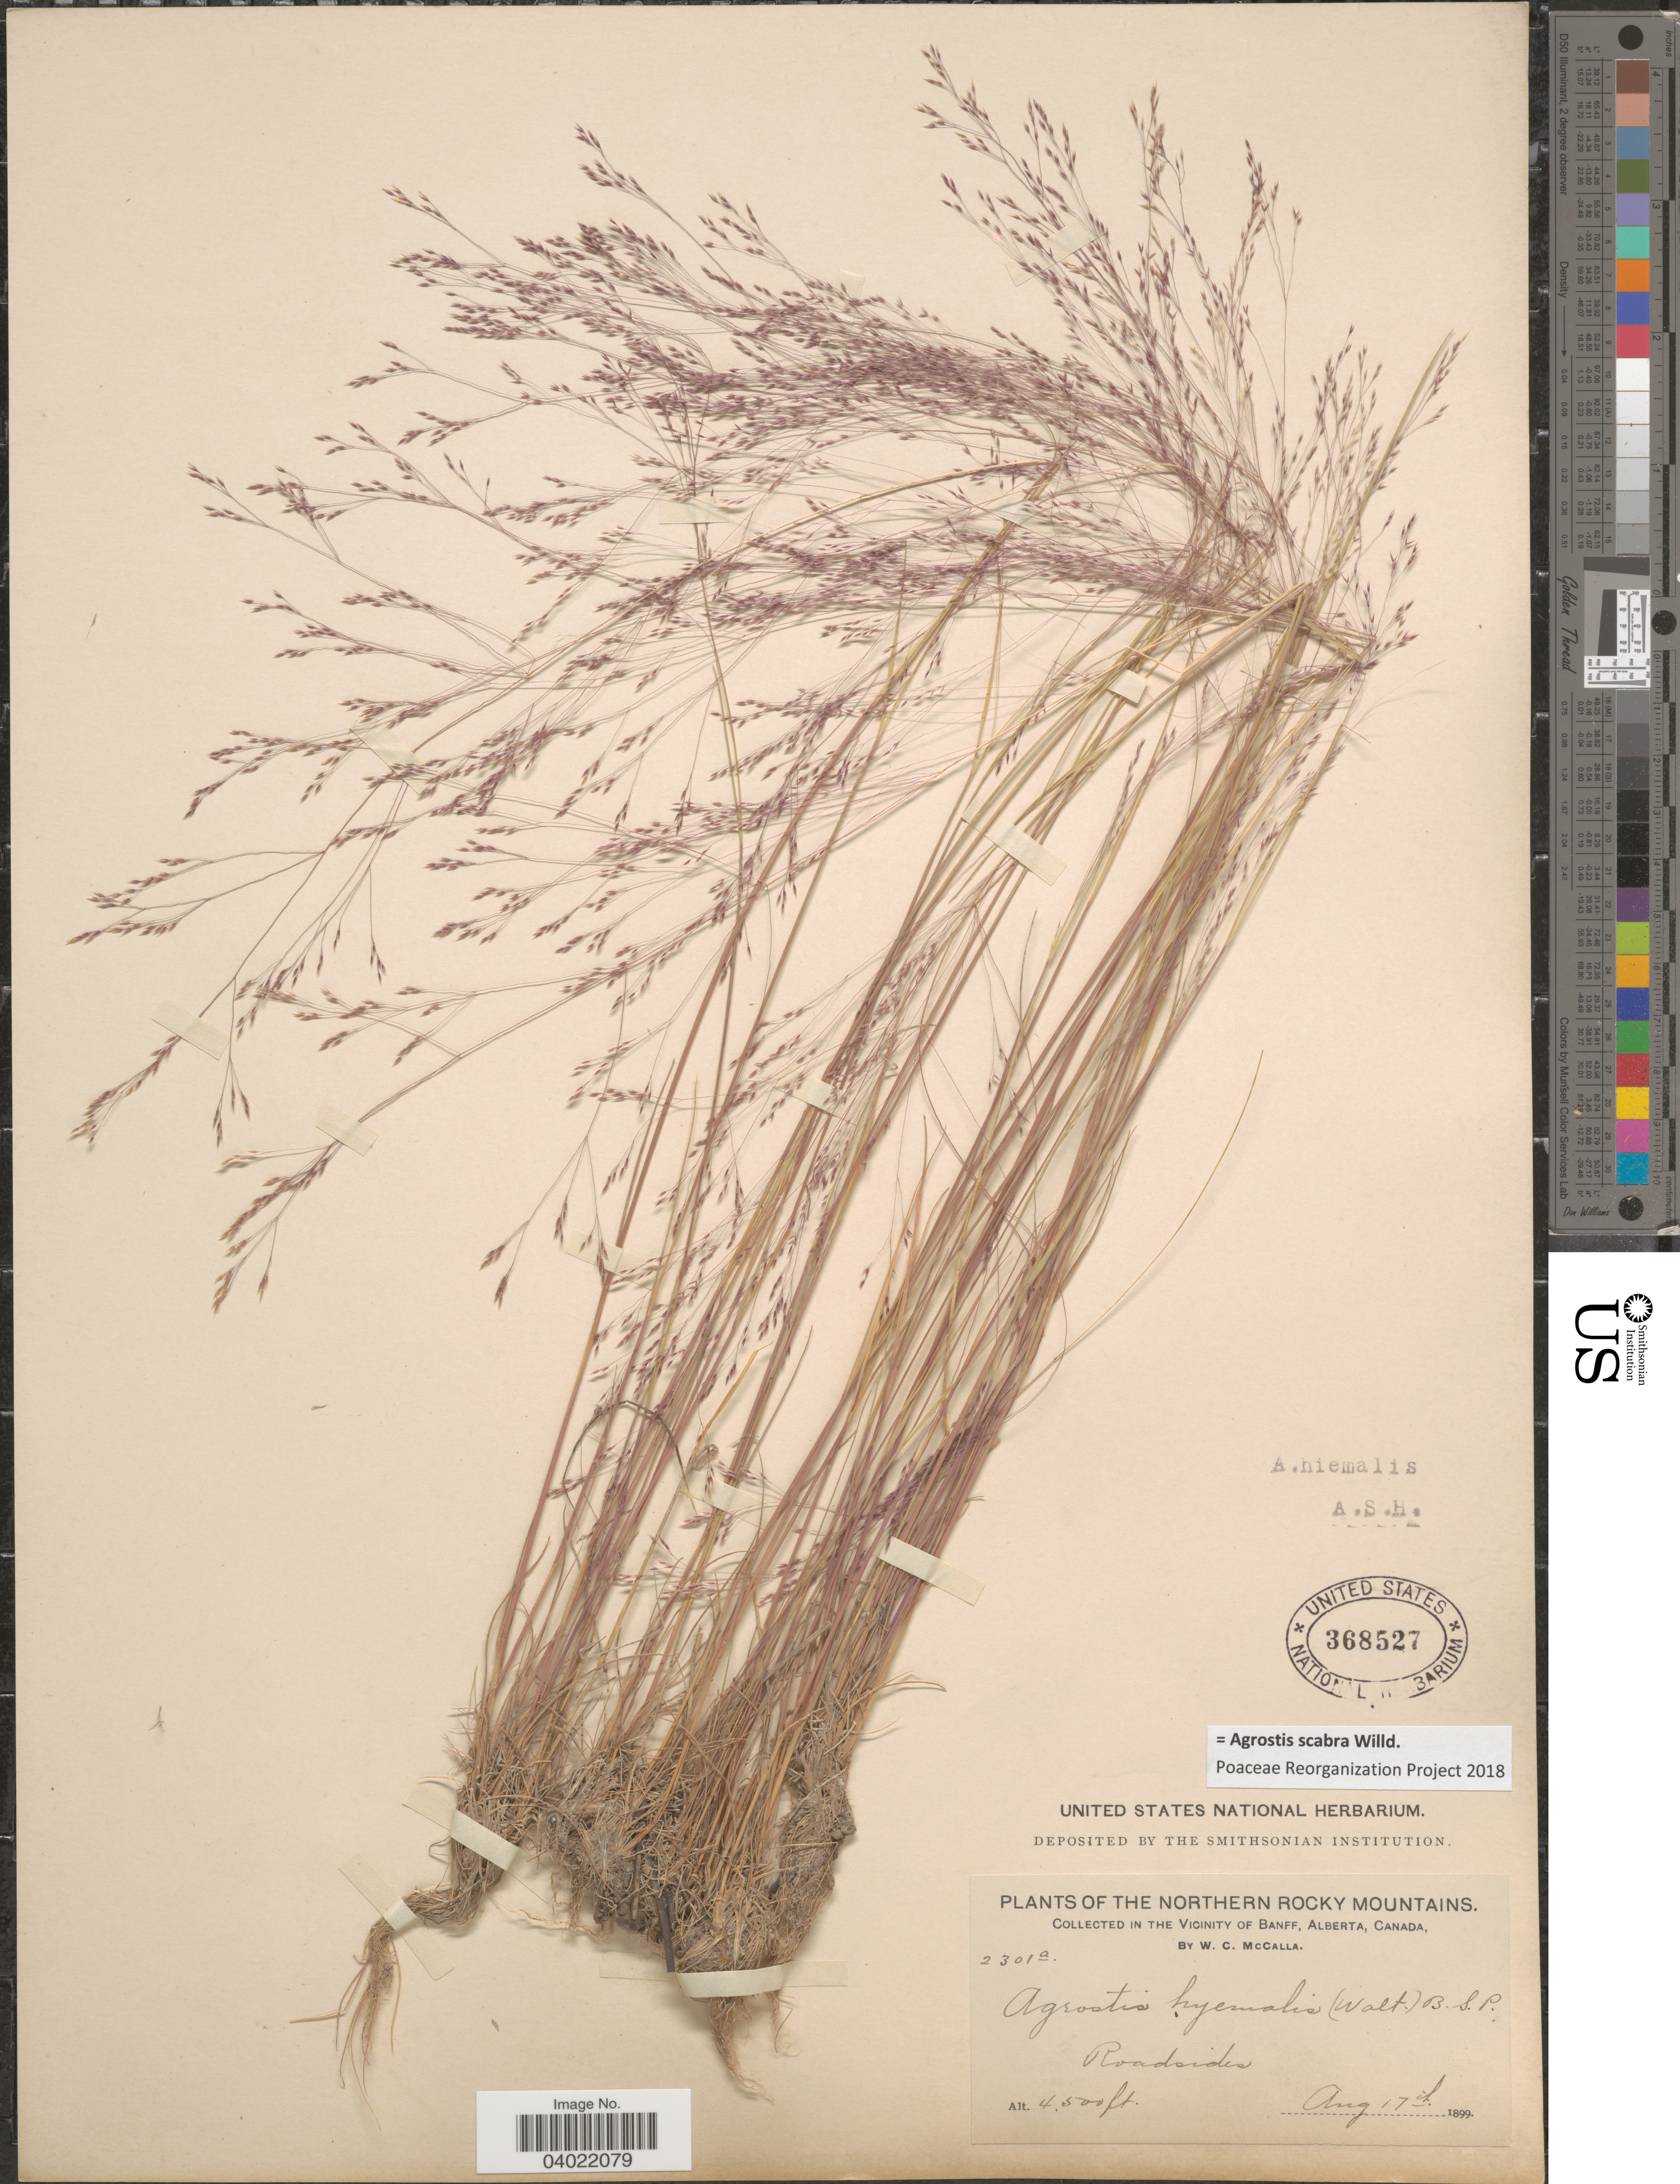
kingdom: Plantae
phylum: Tracheophyta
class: Liliopsida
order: Poales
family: Poaceae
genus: Agrostis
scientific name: Agrostis scabra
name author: Willd.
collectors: W. McCalla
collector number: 23013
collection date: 1899-08-17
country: Canada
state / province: Alberta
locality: Northern Rocky Mountains. Vicinity of Banff. Roadsides.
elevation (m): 1372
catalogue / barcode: US 368527